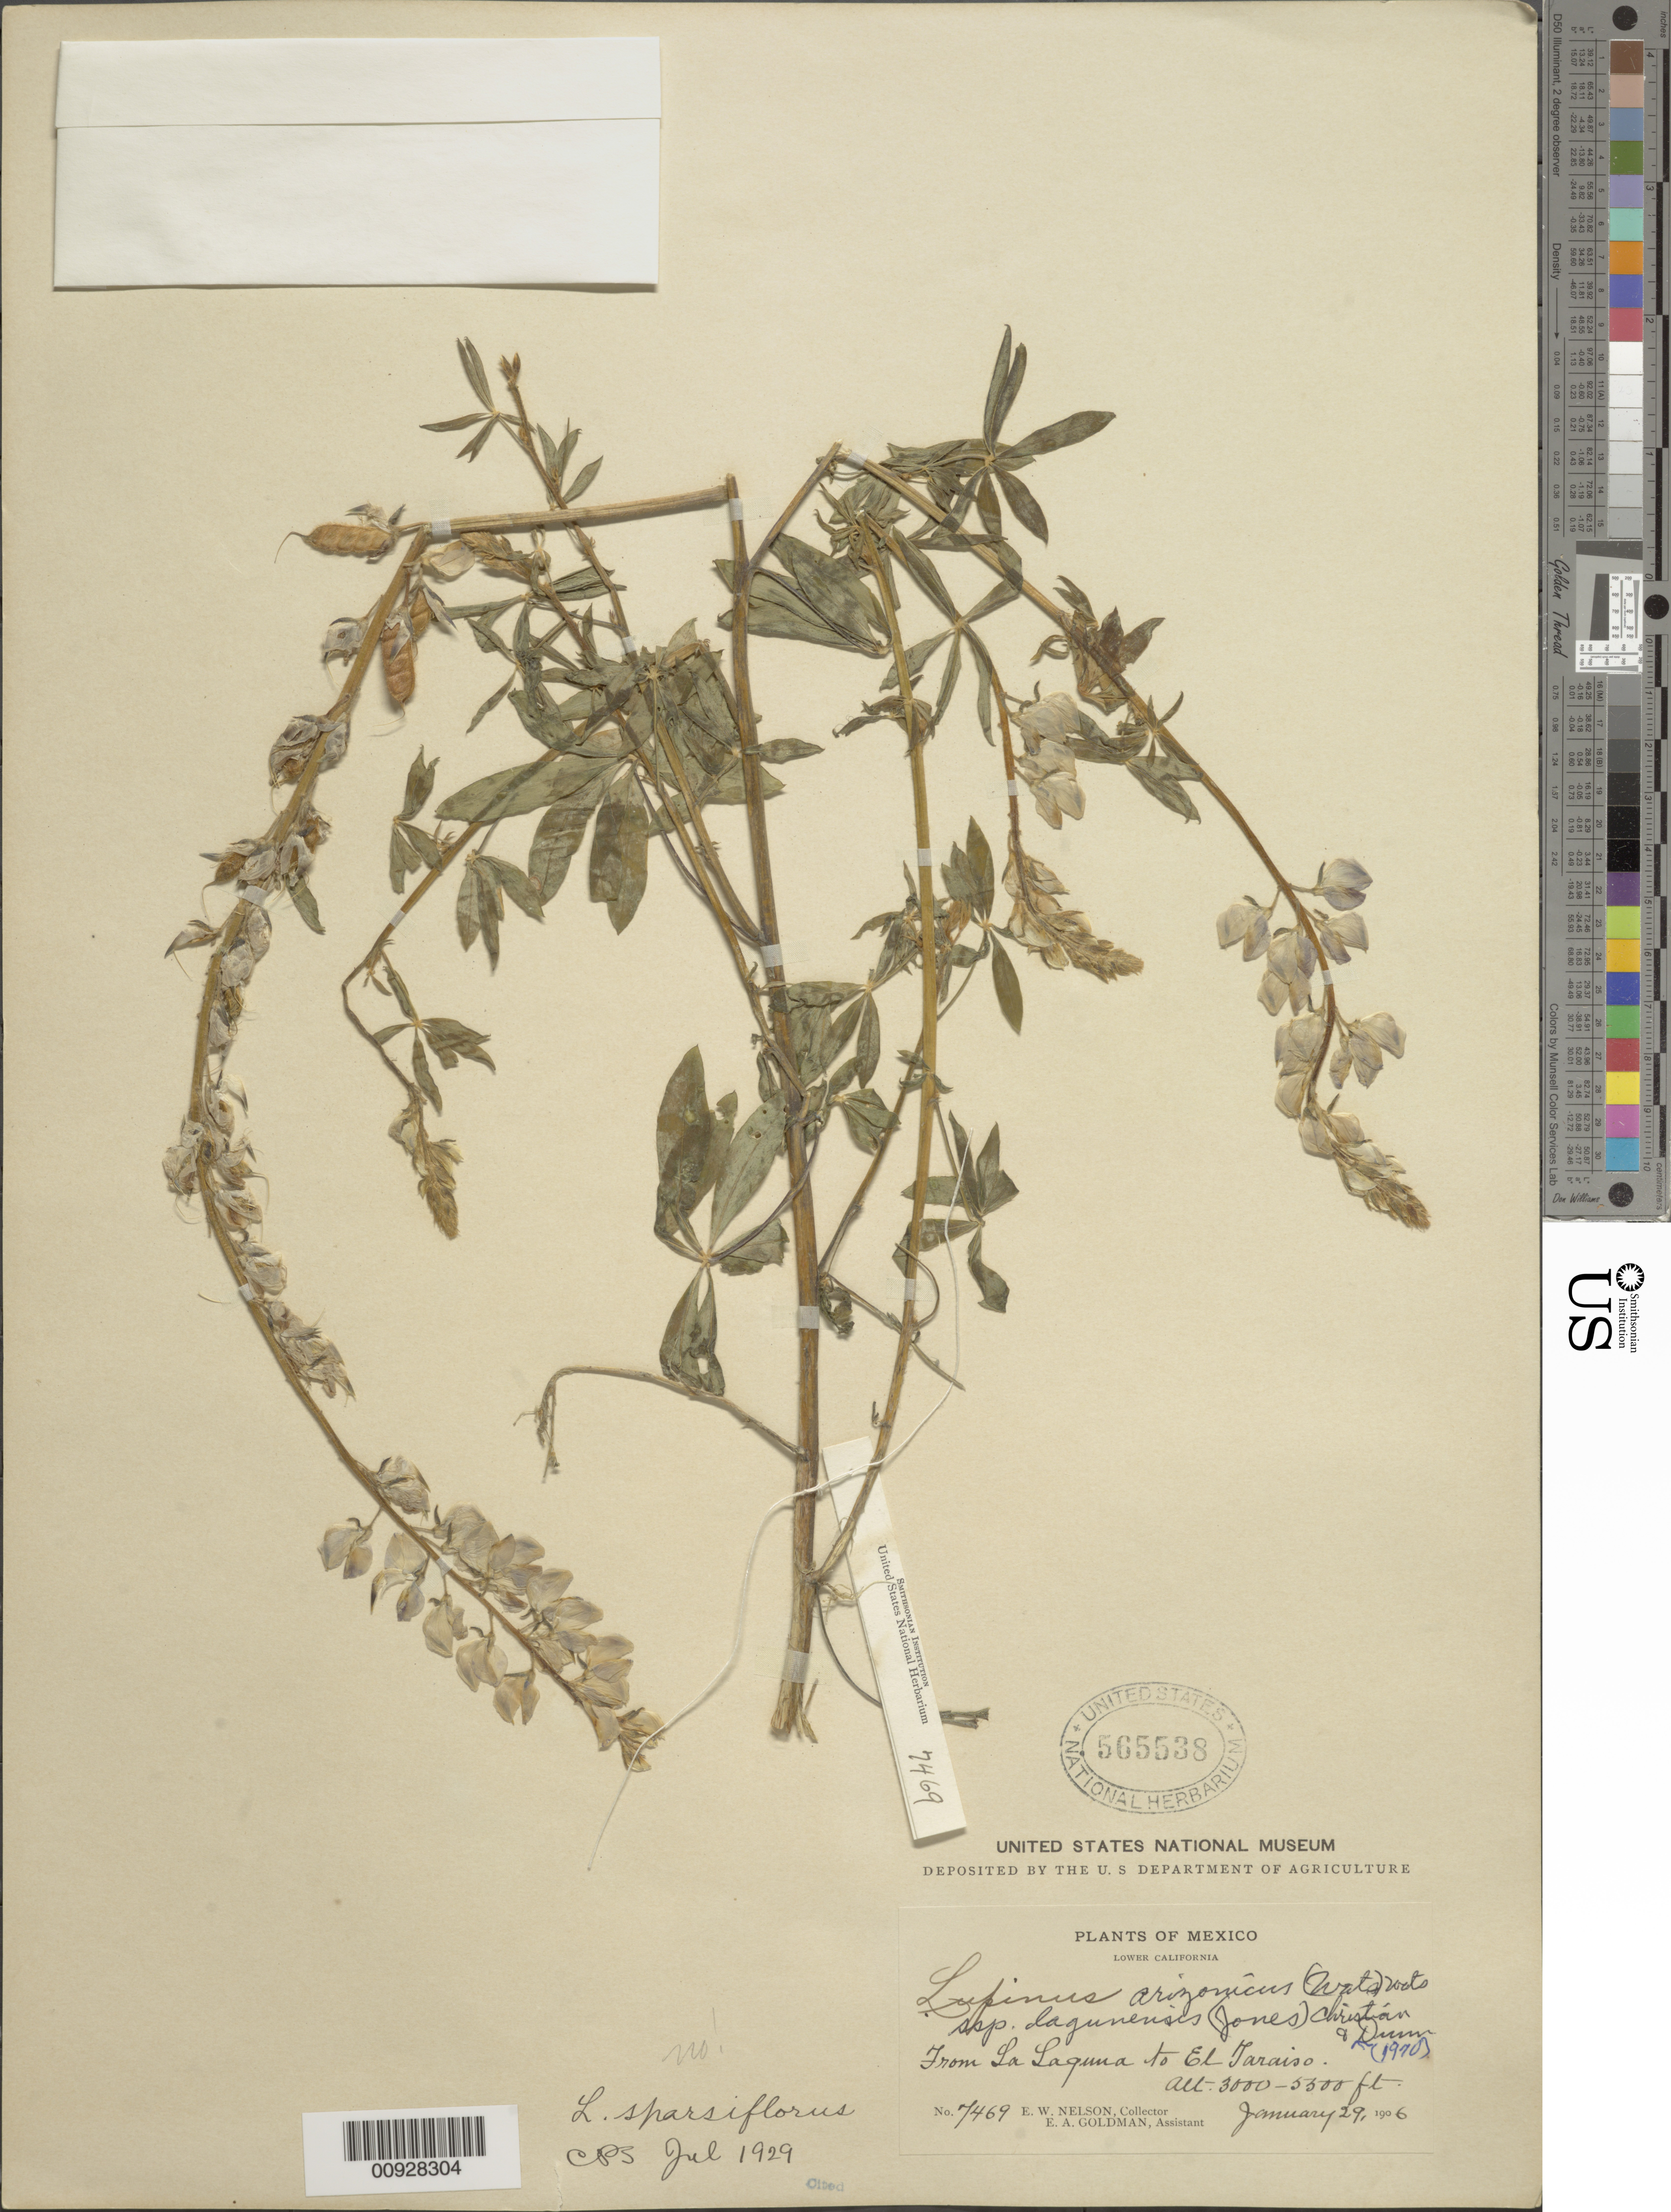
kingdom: Plantae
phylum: Tracheophyta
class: Magnoliopsida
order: Fabales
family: Fabaceae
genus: Lupinus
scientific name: Lupinus arizonicus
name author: (S. Watson) S. Watson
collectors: E. W. Nelson & E. A. Goldman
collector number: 7469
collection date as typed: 29 Jan 1906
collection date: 1906-01-29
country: Mexico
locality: From La Laguna to El Paraiso. Lower California.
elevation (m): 914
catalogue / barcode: US 565538